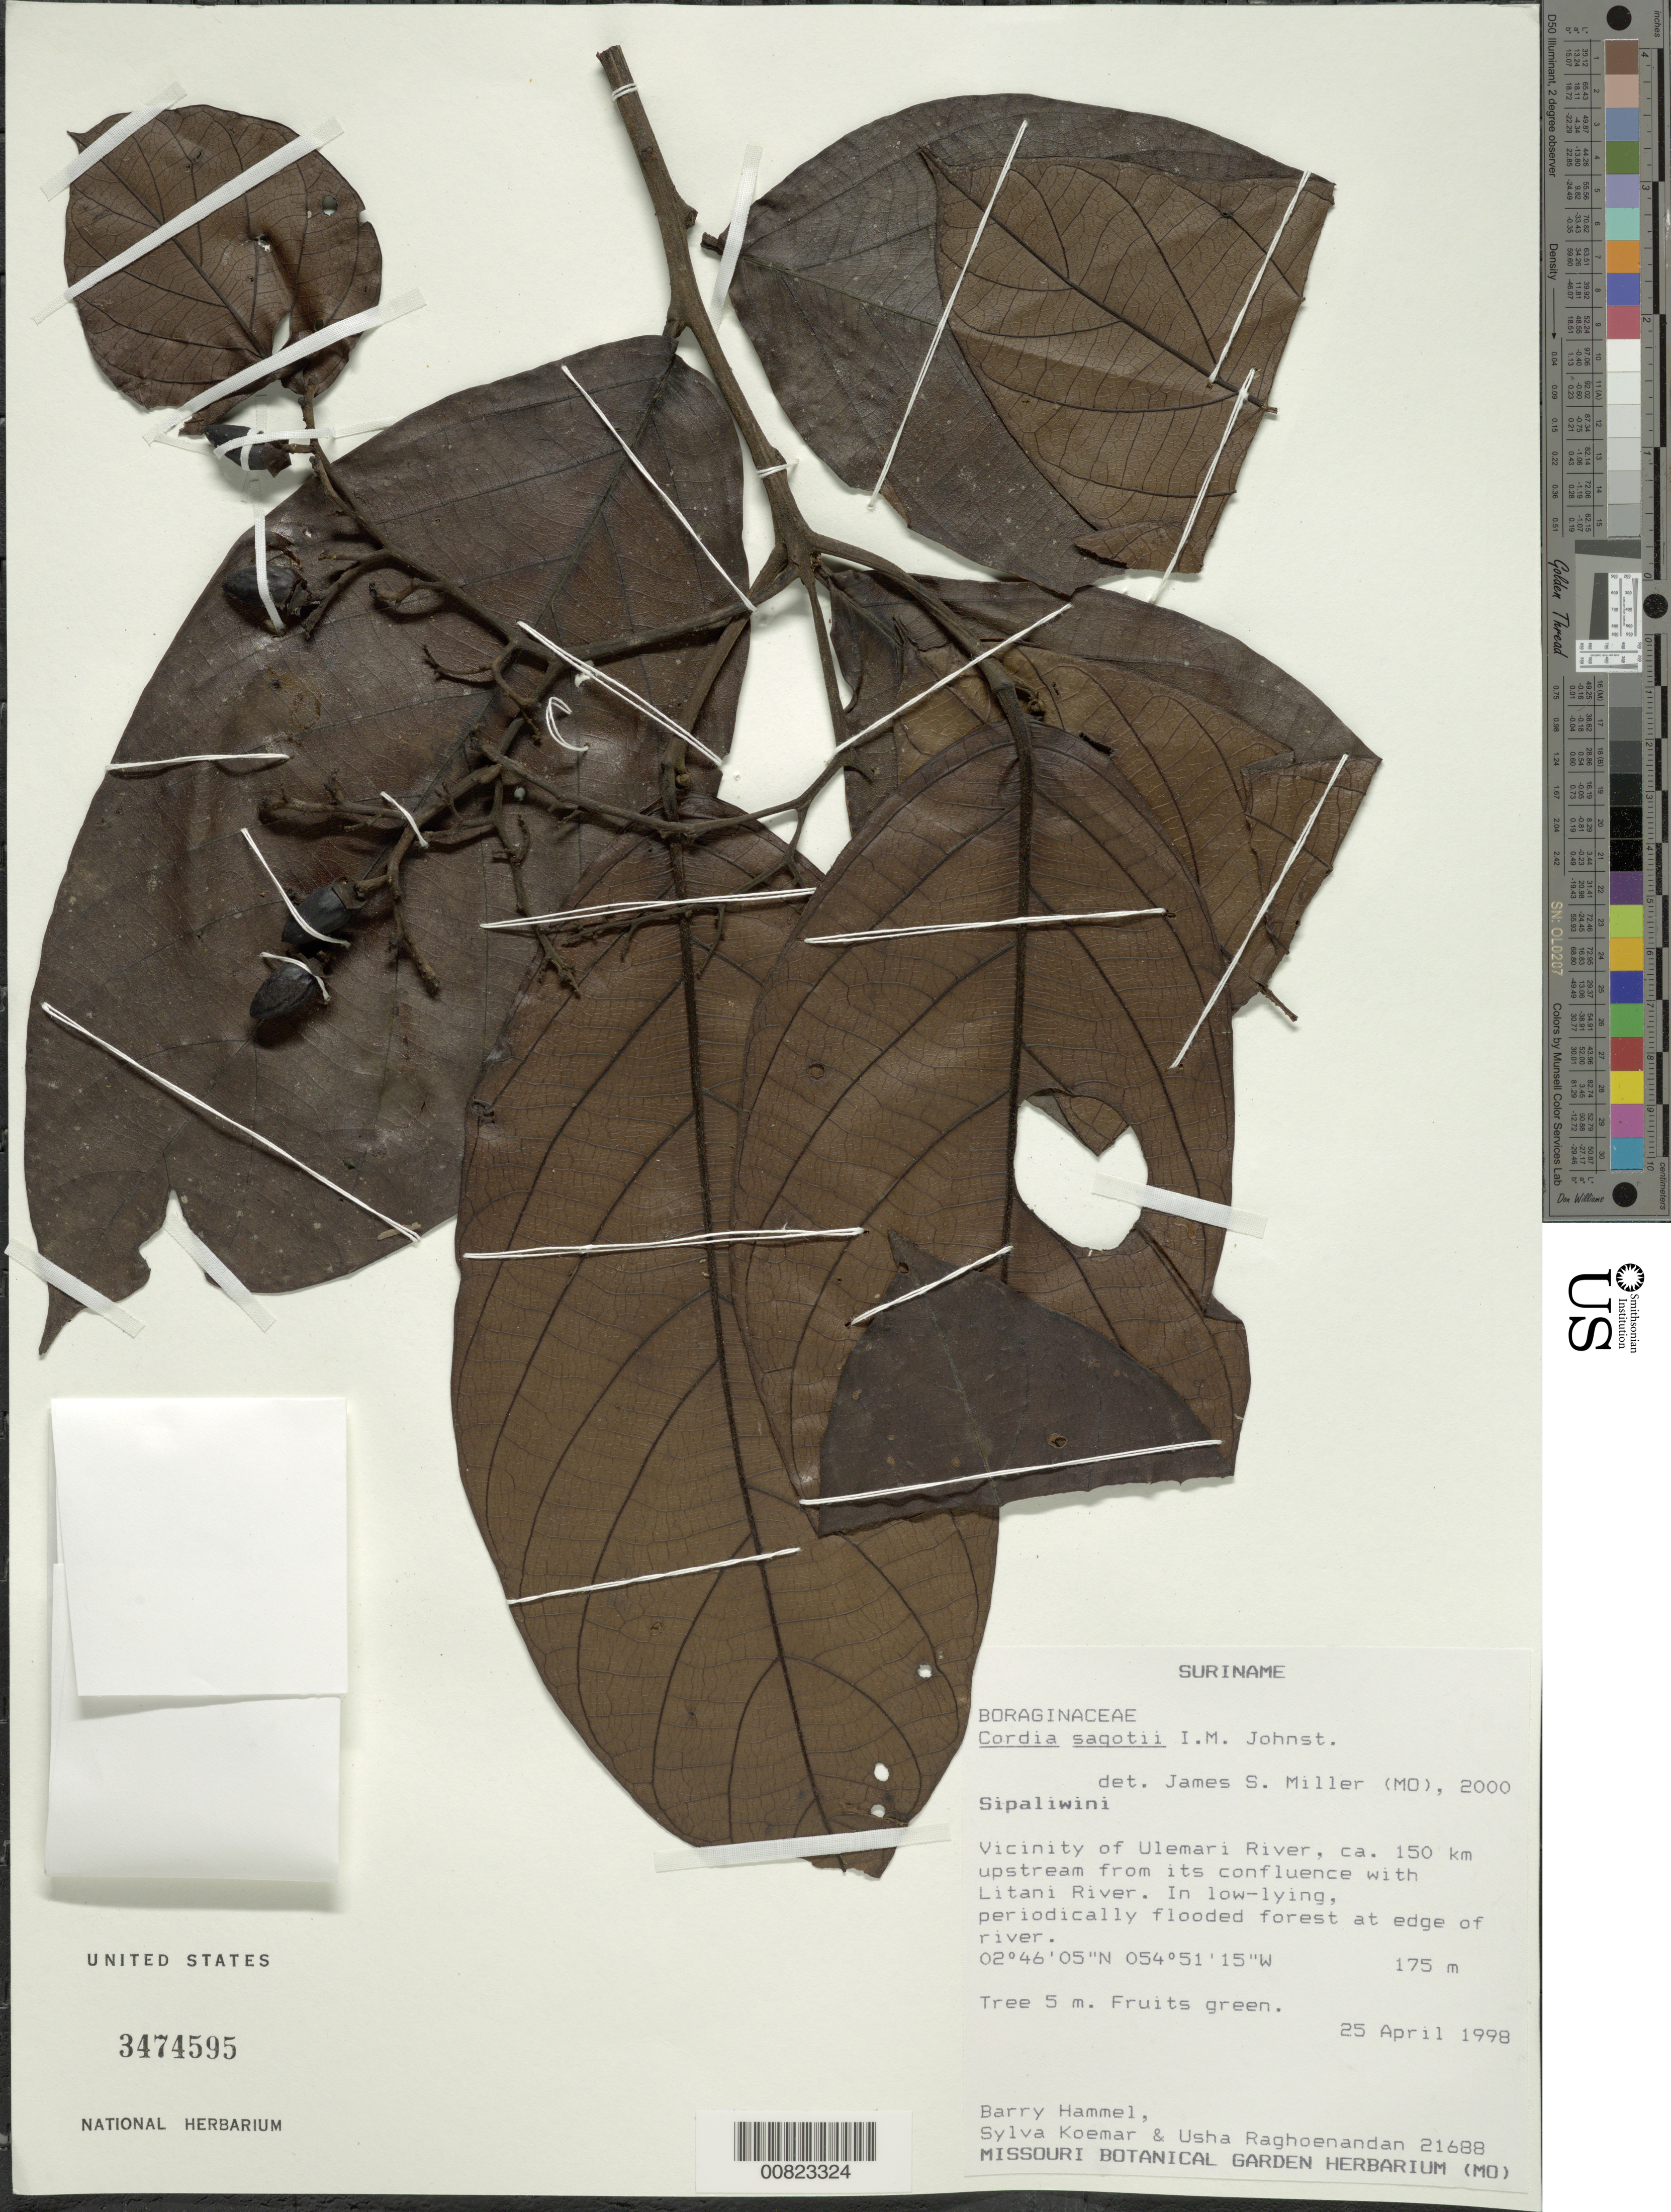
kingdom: Plantae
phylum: Tracheophyta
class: Magnoliopsida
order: Boraginales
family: Cordiaceae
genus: Cordia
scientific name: Cordia sagotii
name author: I.M. Johnst.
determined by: Miller, James S., (MO), Missouri Botanical Garden (UNITED STATES)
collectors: B. Hammel, S. Koemar & U. Raghoenandan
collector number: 21688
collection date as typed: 25-Apr-98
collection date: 1998-04-25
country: Suriname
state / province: Sipaliwini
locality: Ulemari R., ca. 150 km upstream from confl. with Litani R.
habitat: Low-lying, periodically flooded forest at edge of river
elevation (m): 175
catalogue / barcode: US 3474595